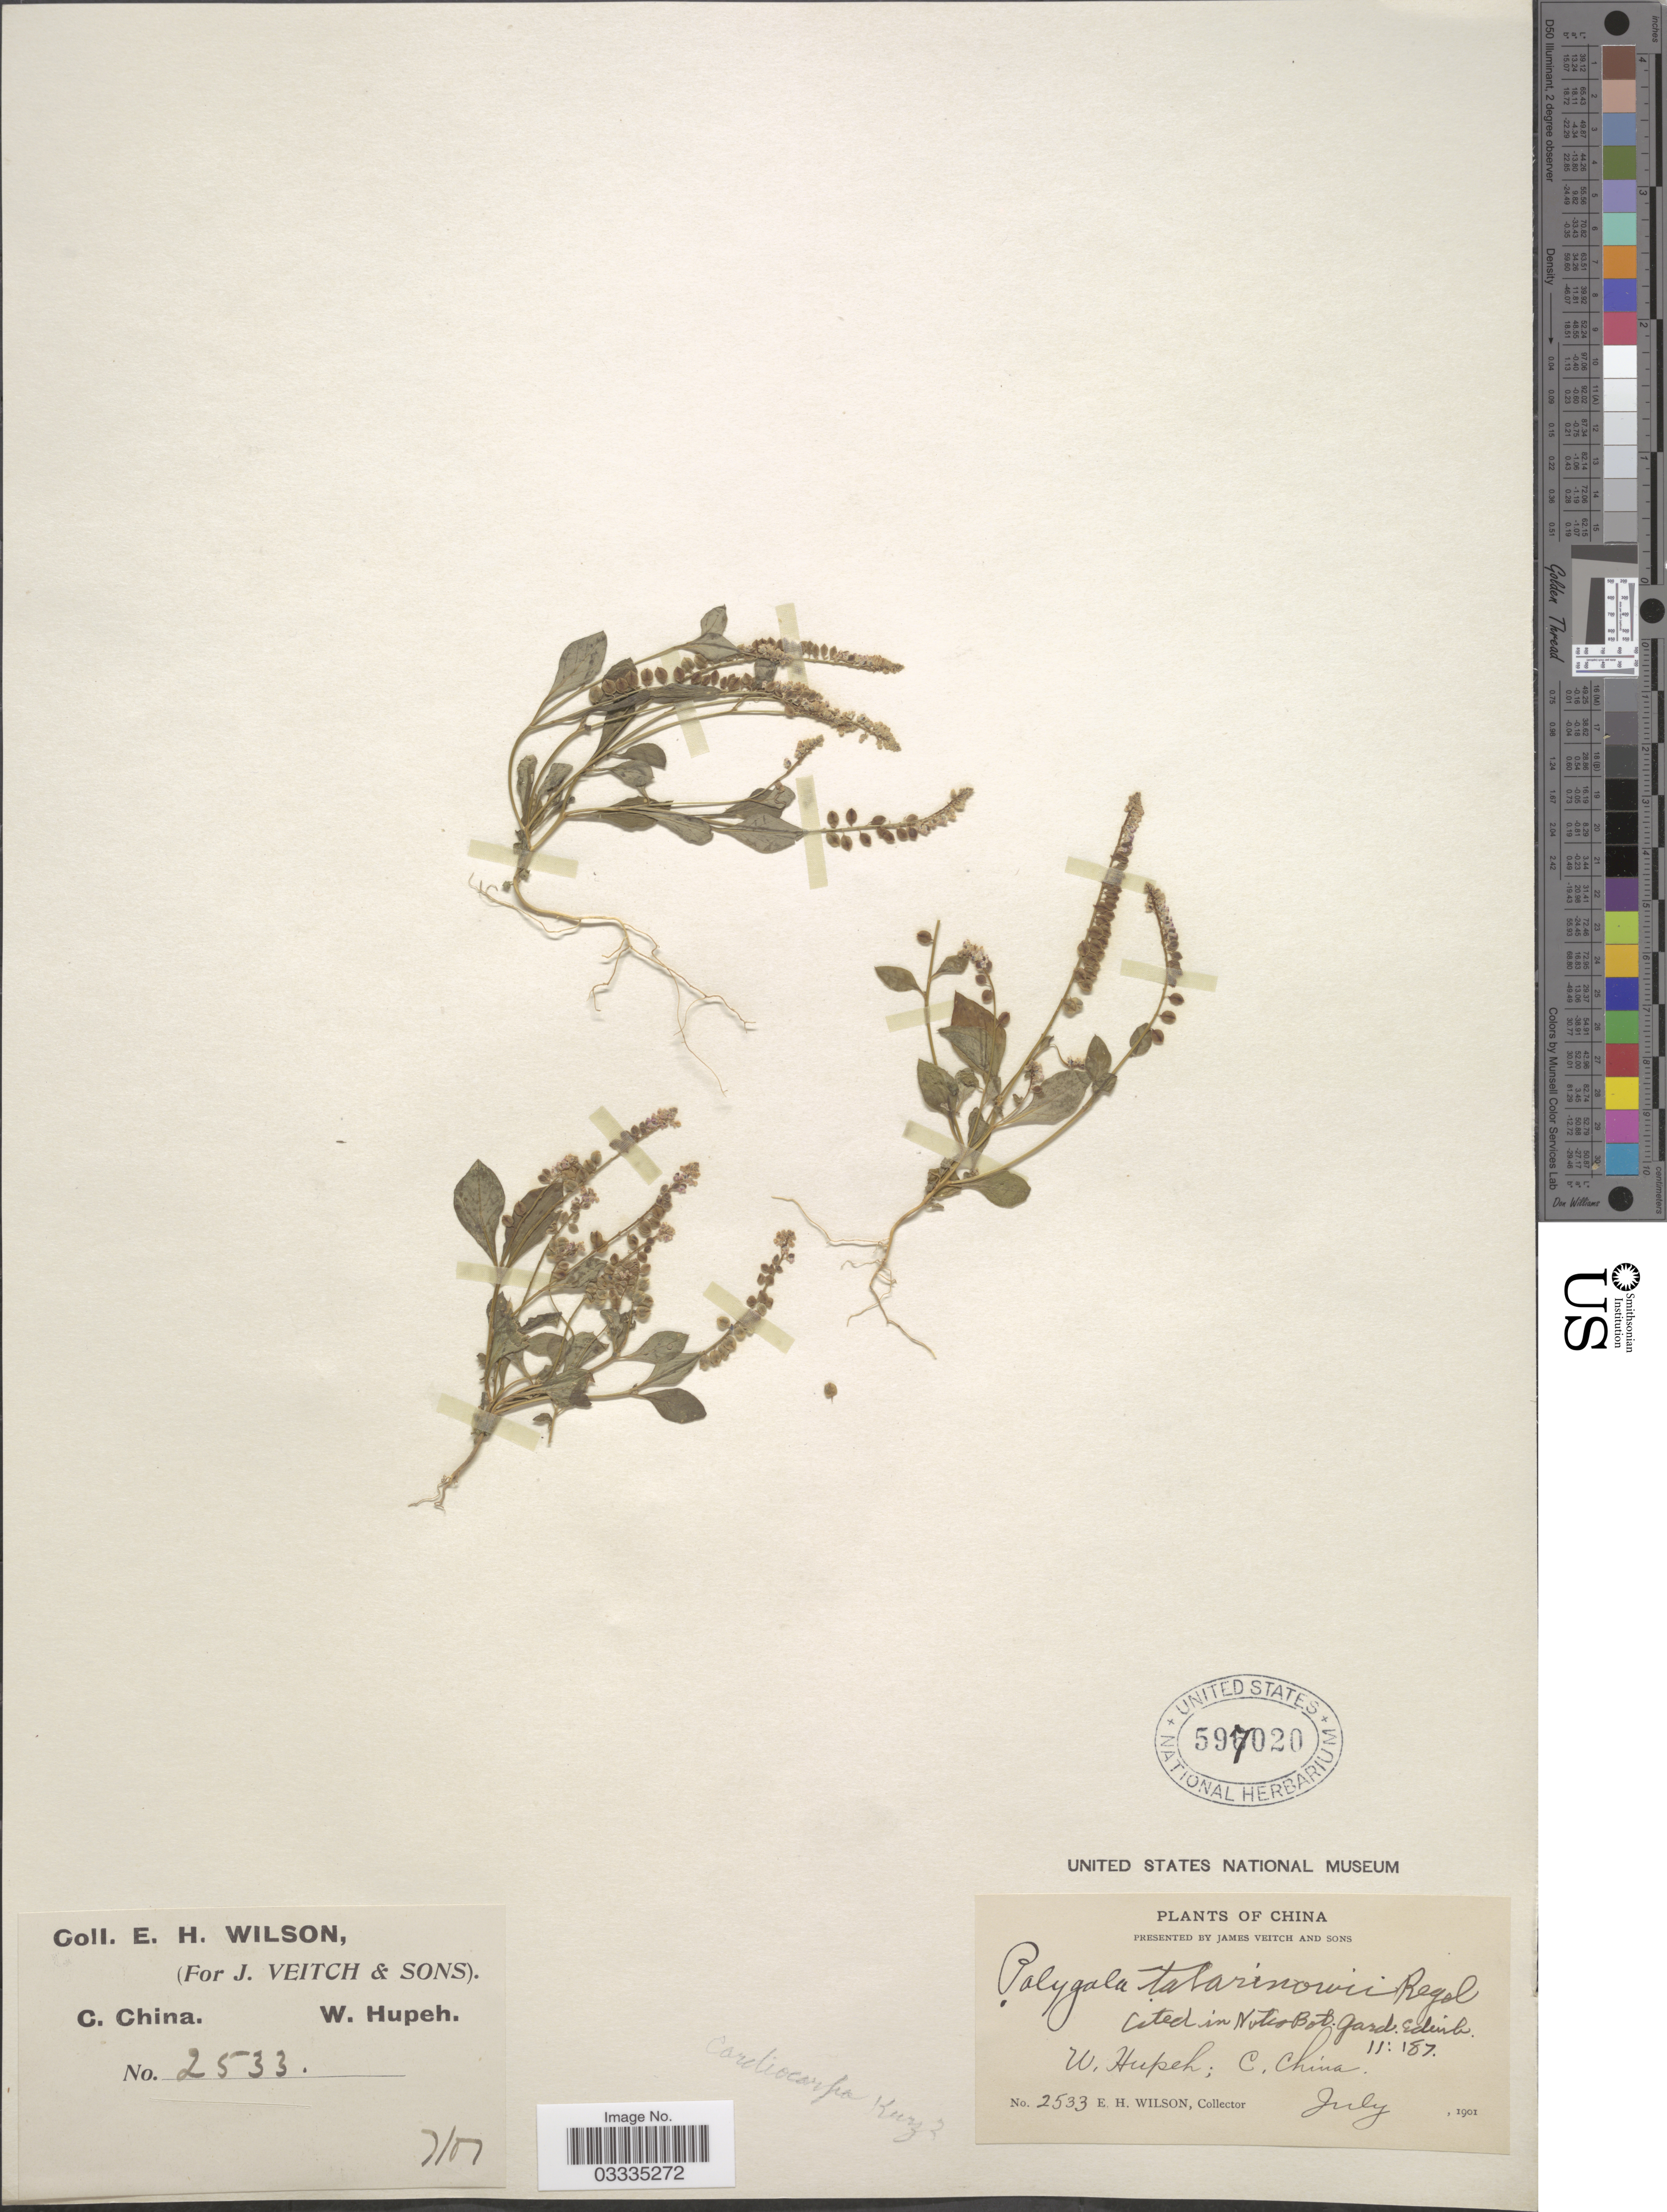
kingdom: Plantae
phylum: Tracheophyta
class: Magnoliopsida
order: Fabales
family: Polygalaceae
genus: Polygala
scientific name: Polygala tatarinowii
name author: Regel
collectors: E. Wilson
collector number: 2533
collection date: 1901-07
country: China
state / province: Hubei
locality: C. China. W. Hupeh.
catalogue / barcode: US 597020